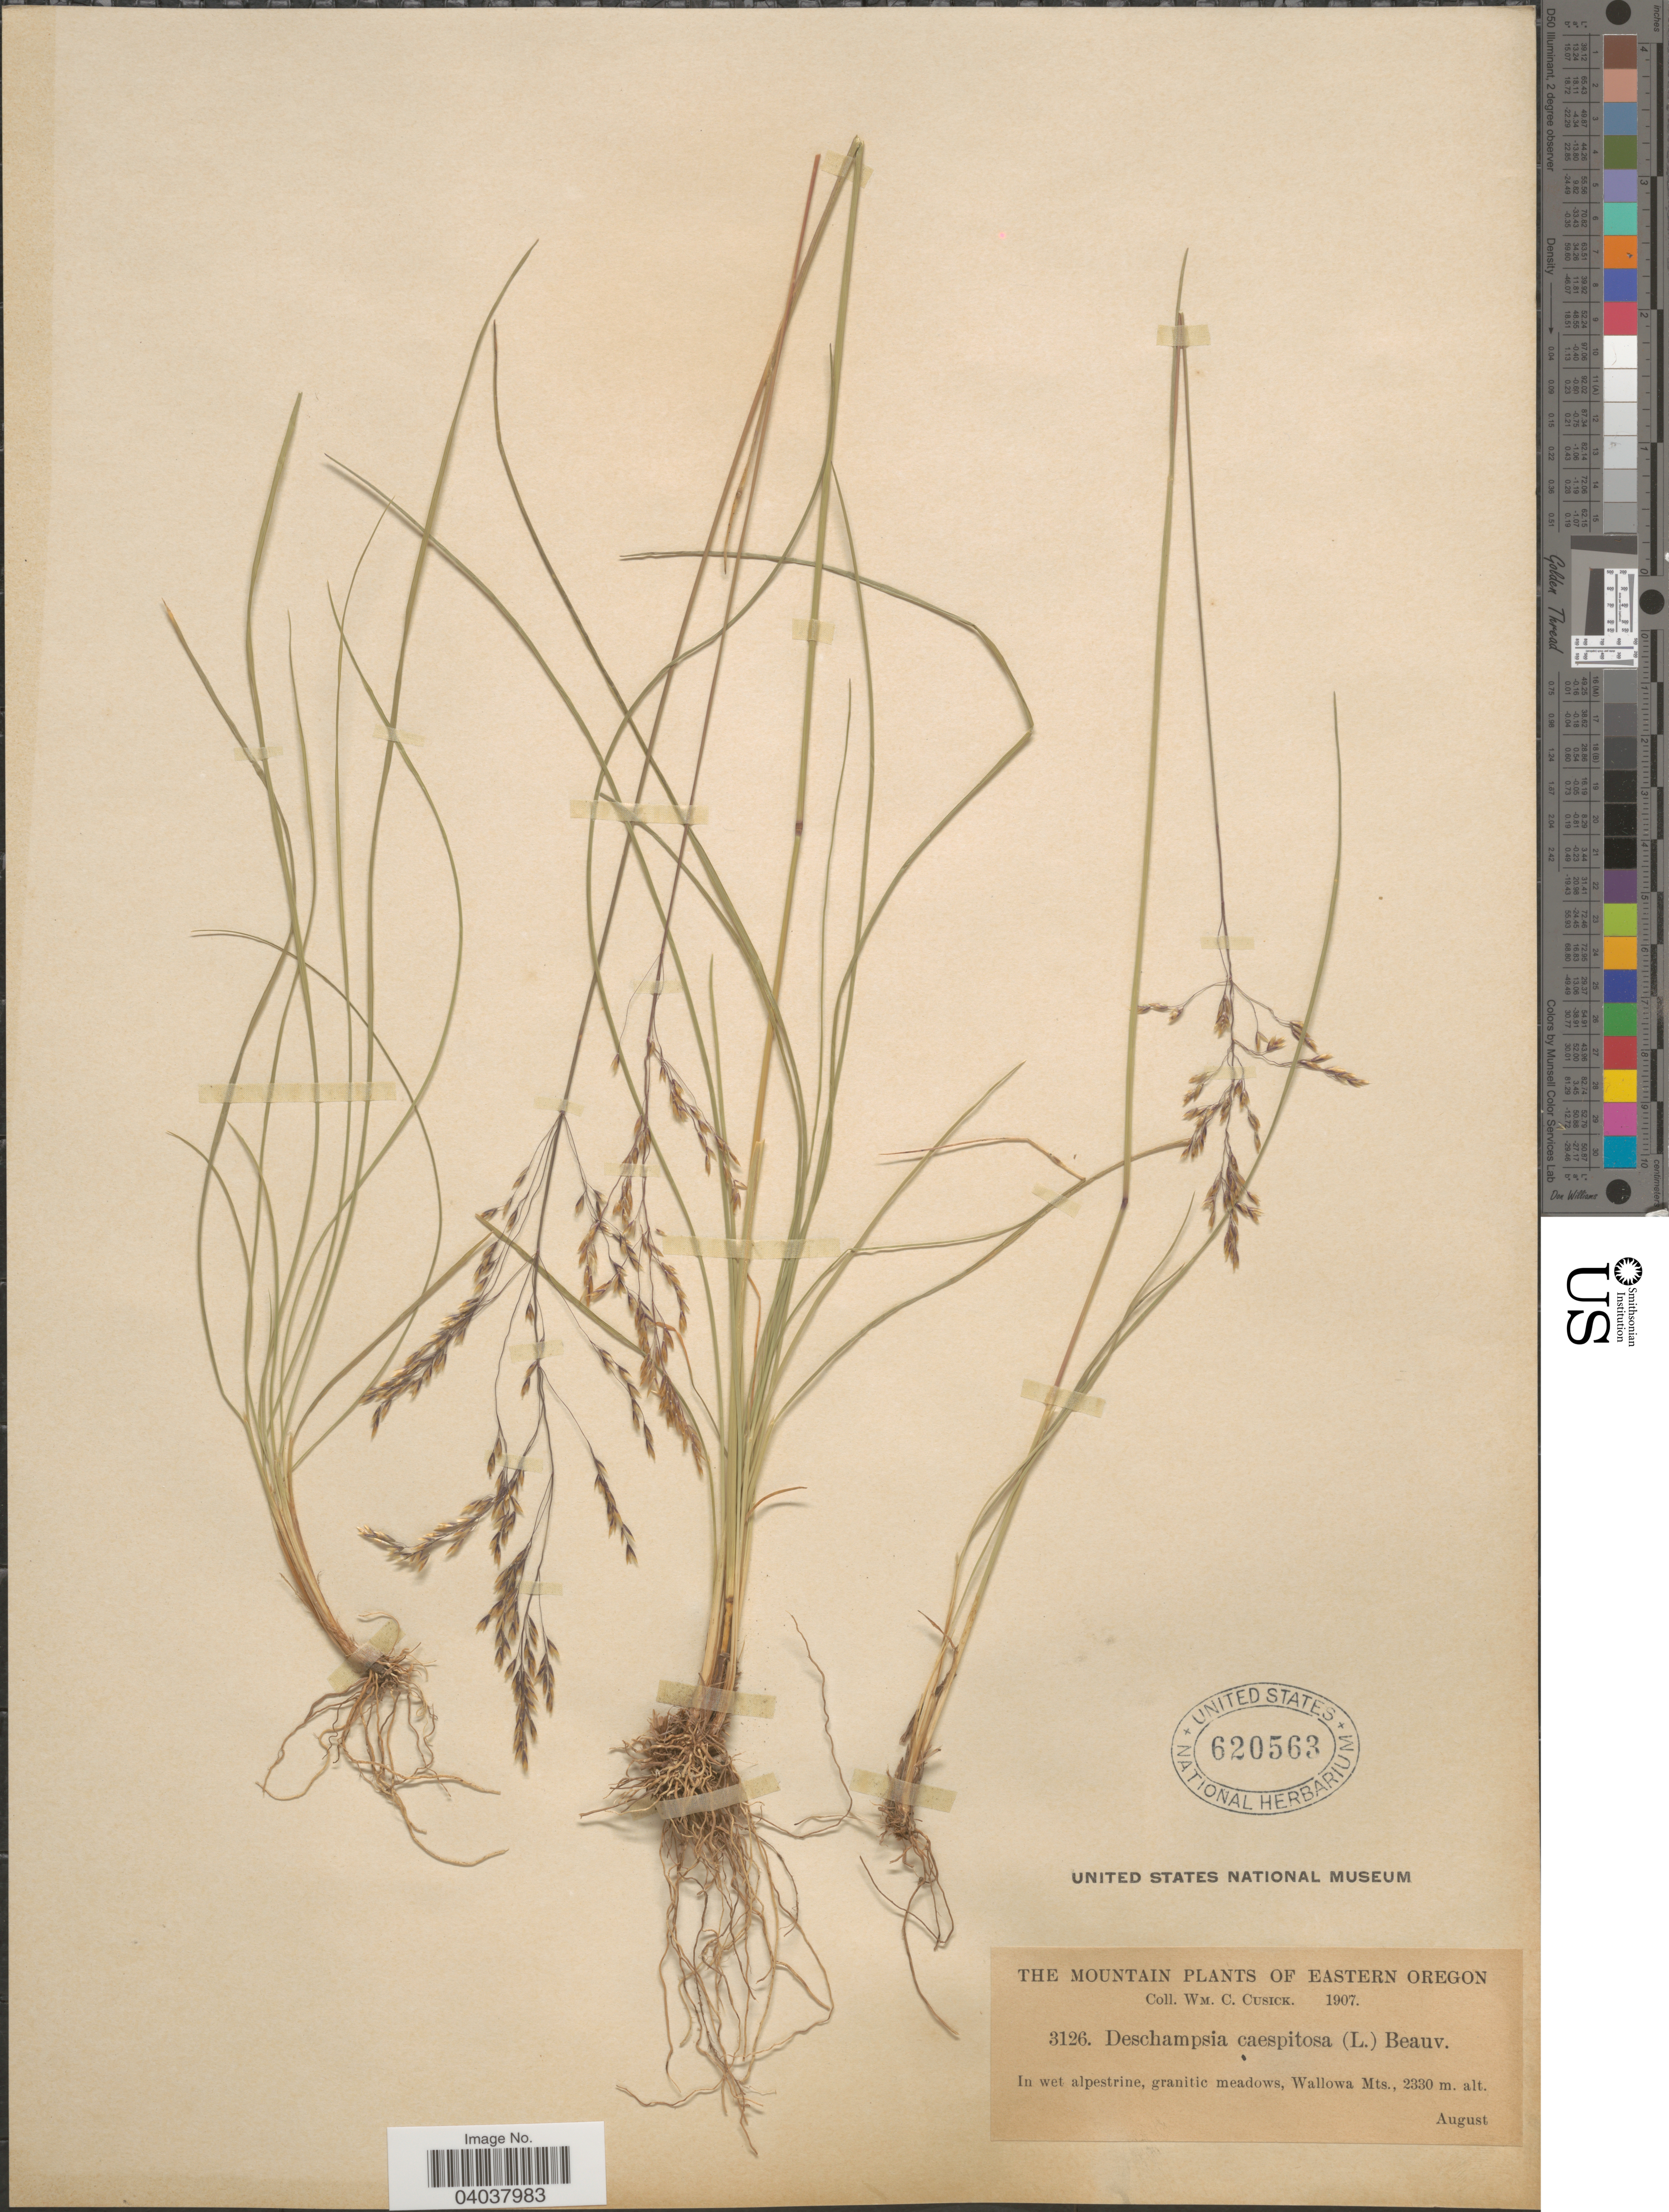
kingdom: Plantae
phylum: Tracheophyta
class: Liliopsida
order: Poales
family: Poaceae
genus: Deschampsia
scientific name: Deschampsia cespitosa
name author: (L.) P. Beauv.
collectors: W. C. Cusick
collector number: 3126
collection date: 1907-08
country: United States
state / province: Oregon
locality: Eastern Oregon. Wallowa Mts.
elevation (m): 2330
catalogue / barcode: US 620563